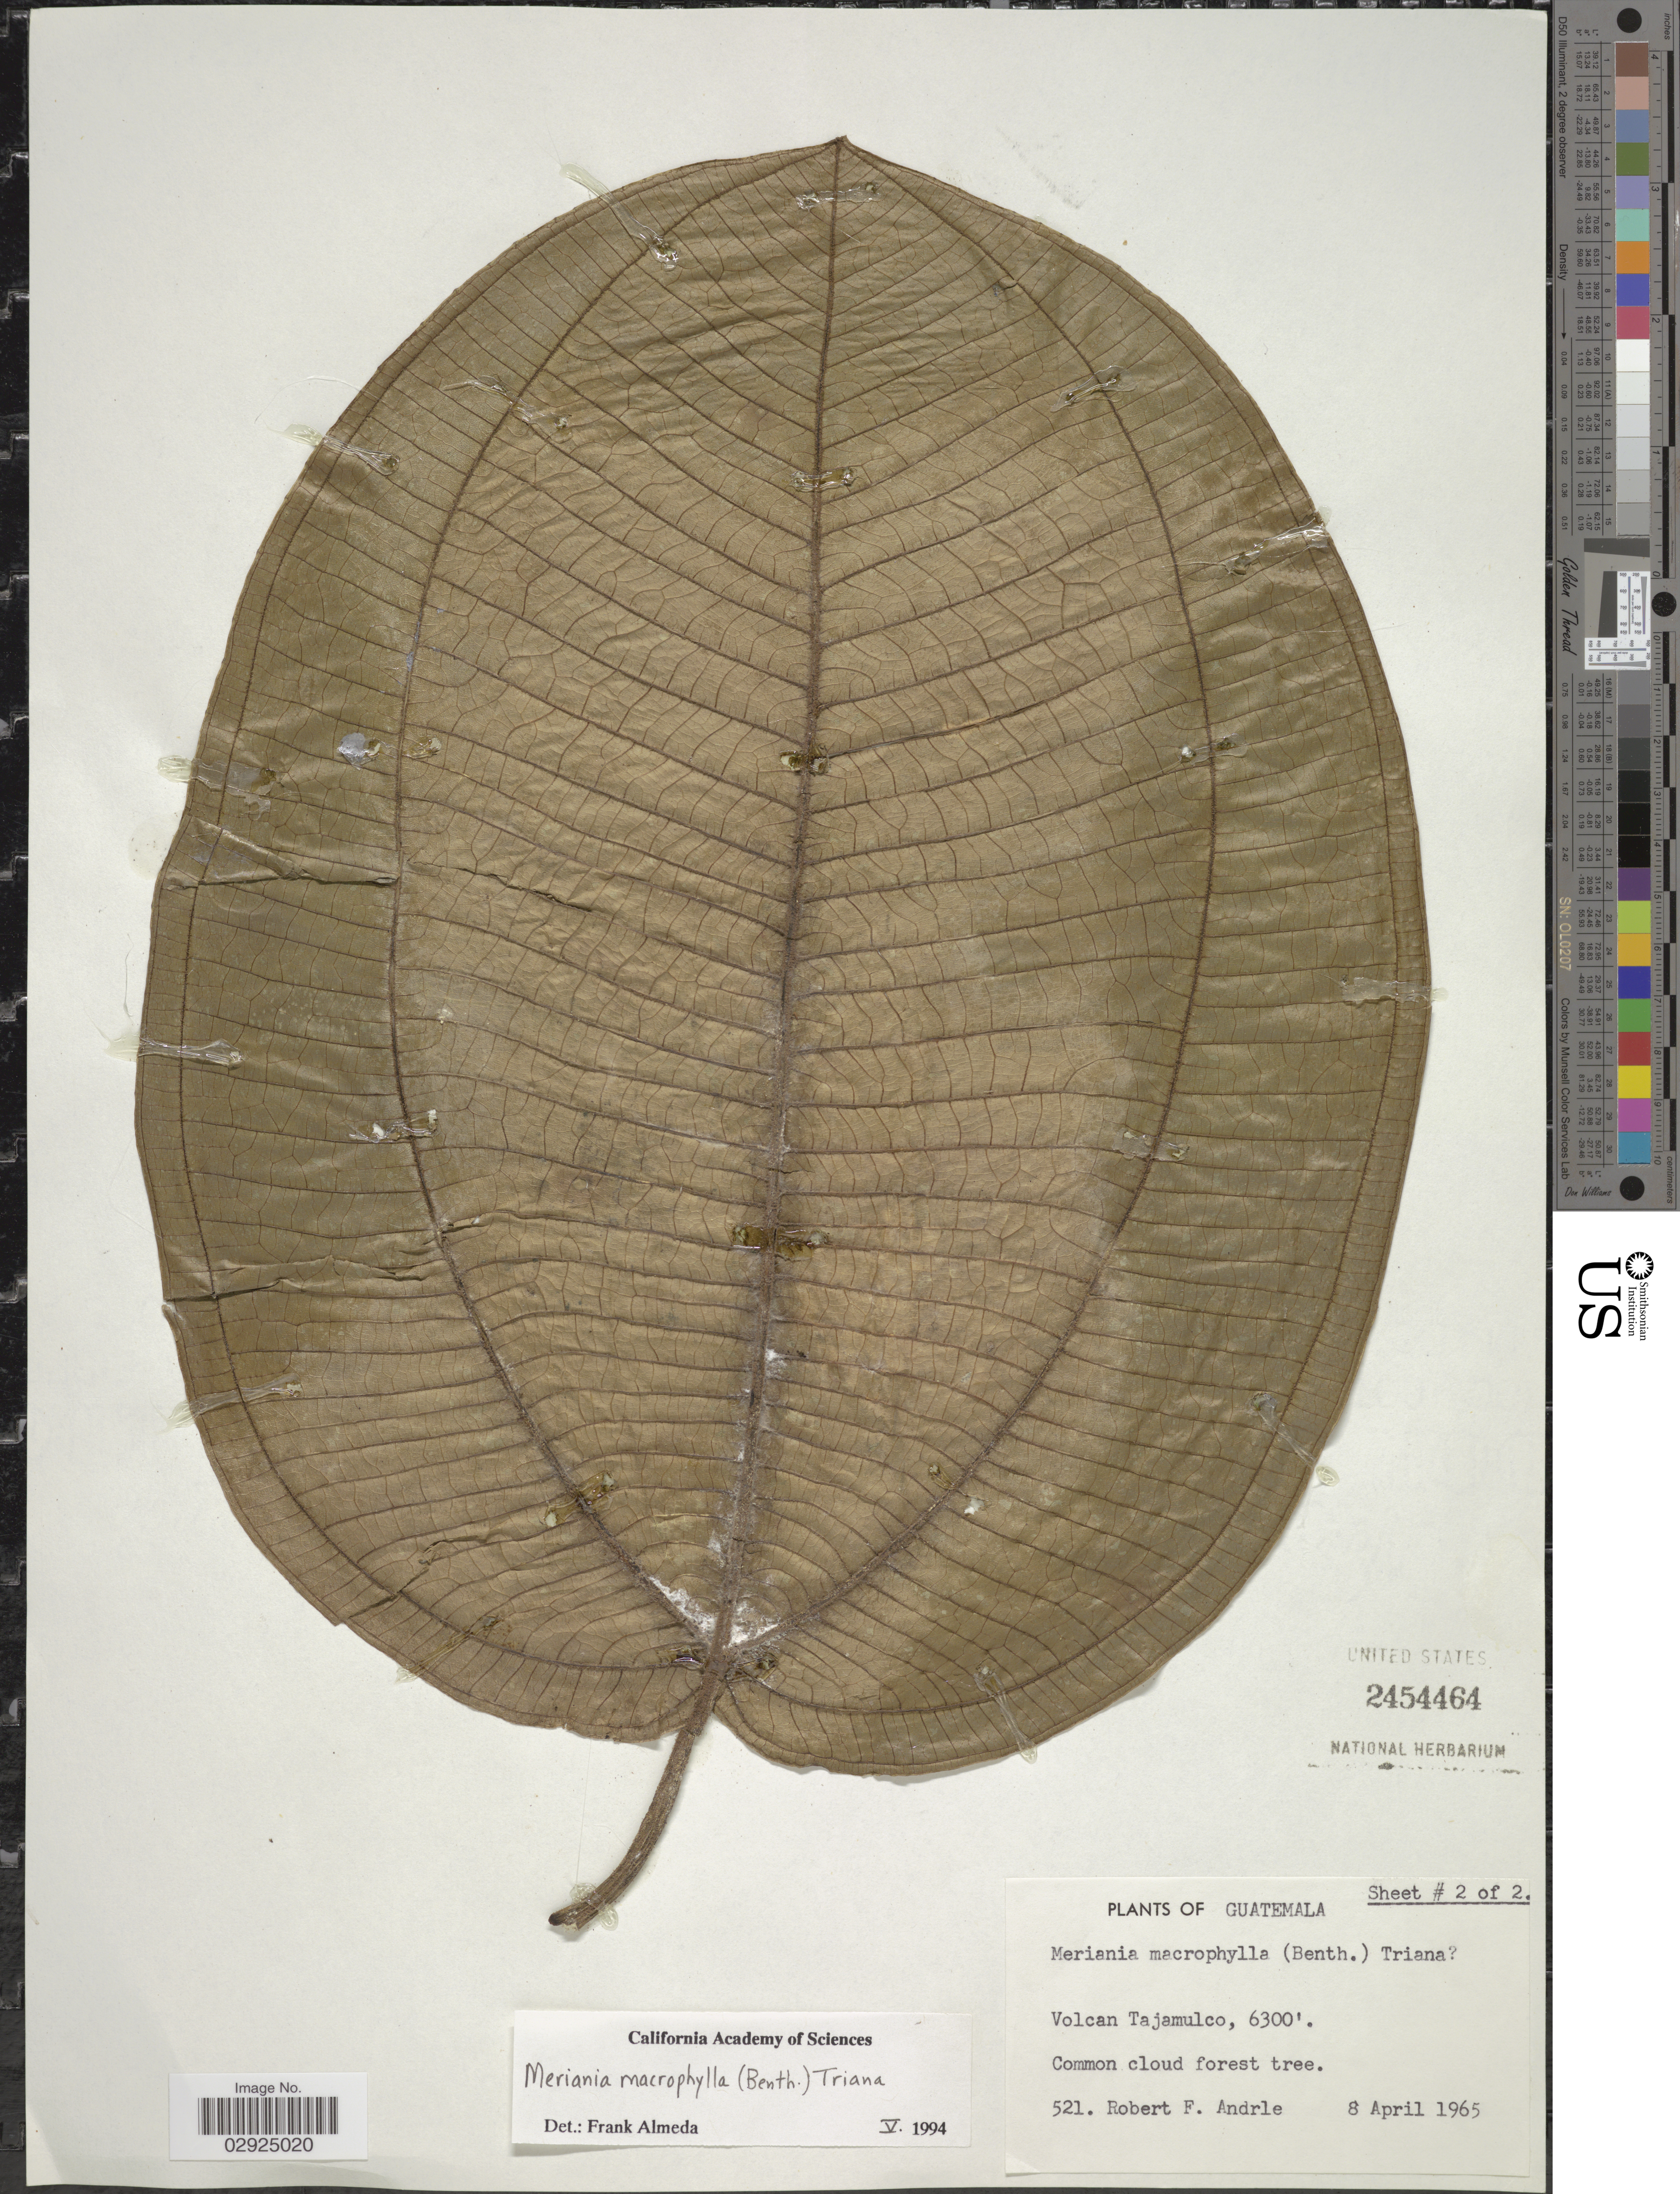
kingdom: Plantae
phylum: Tracheophyta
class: Magnoliopsida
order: Myrtales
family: Melastomataceae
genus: Meriania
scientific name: Meriania macrophylla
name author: (Benth.) Triana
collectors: R. Andrle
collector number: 521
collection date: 1965-04-08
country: Guatemala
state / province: San Marcos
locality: Volcan Tajamulco.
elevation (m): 1920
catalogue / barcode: US 2454464